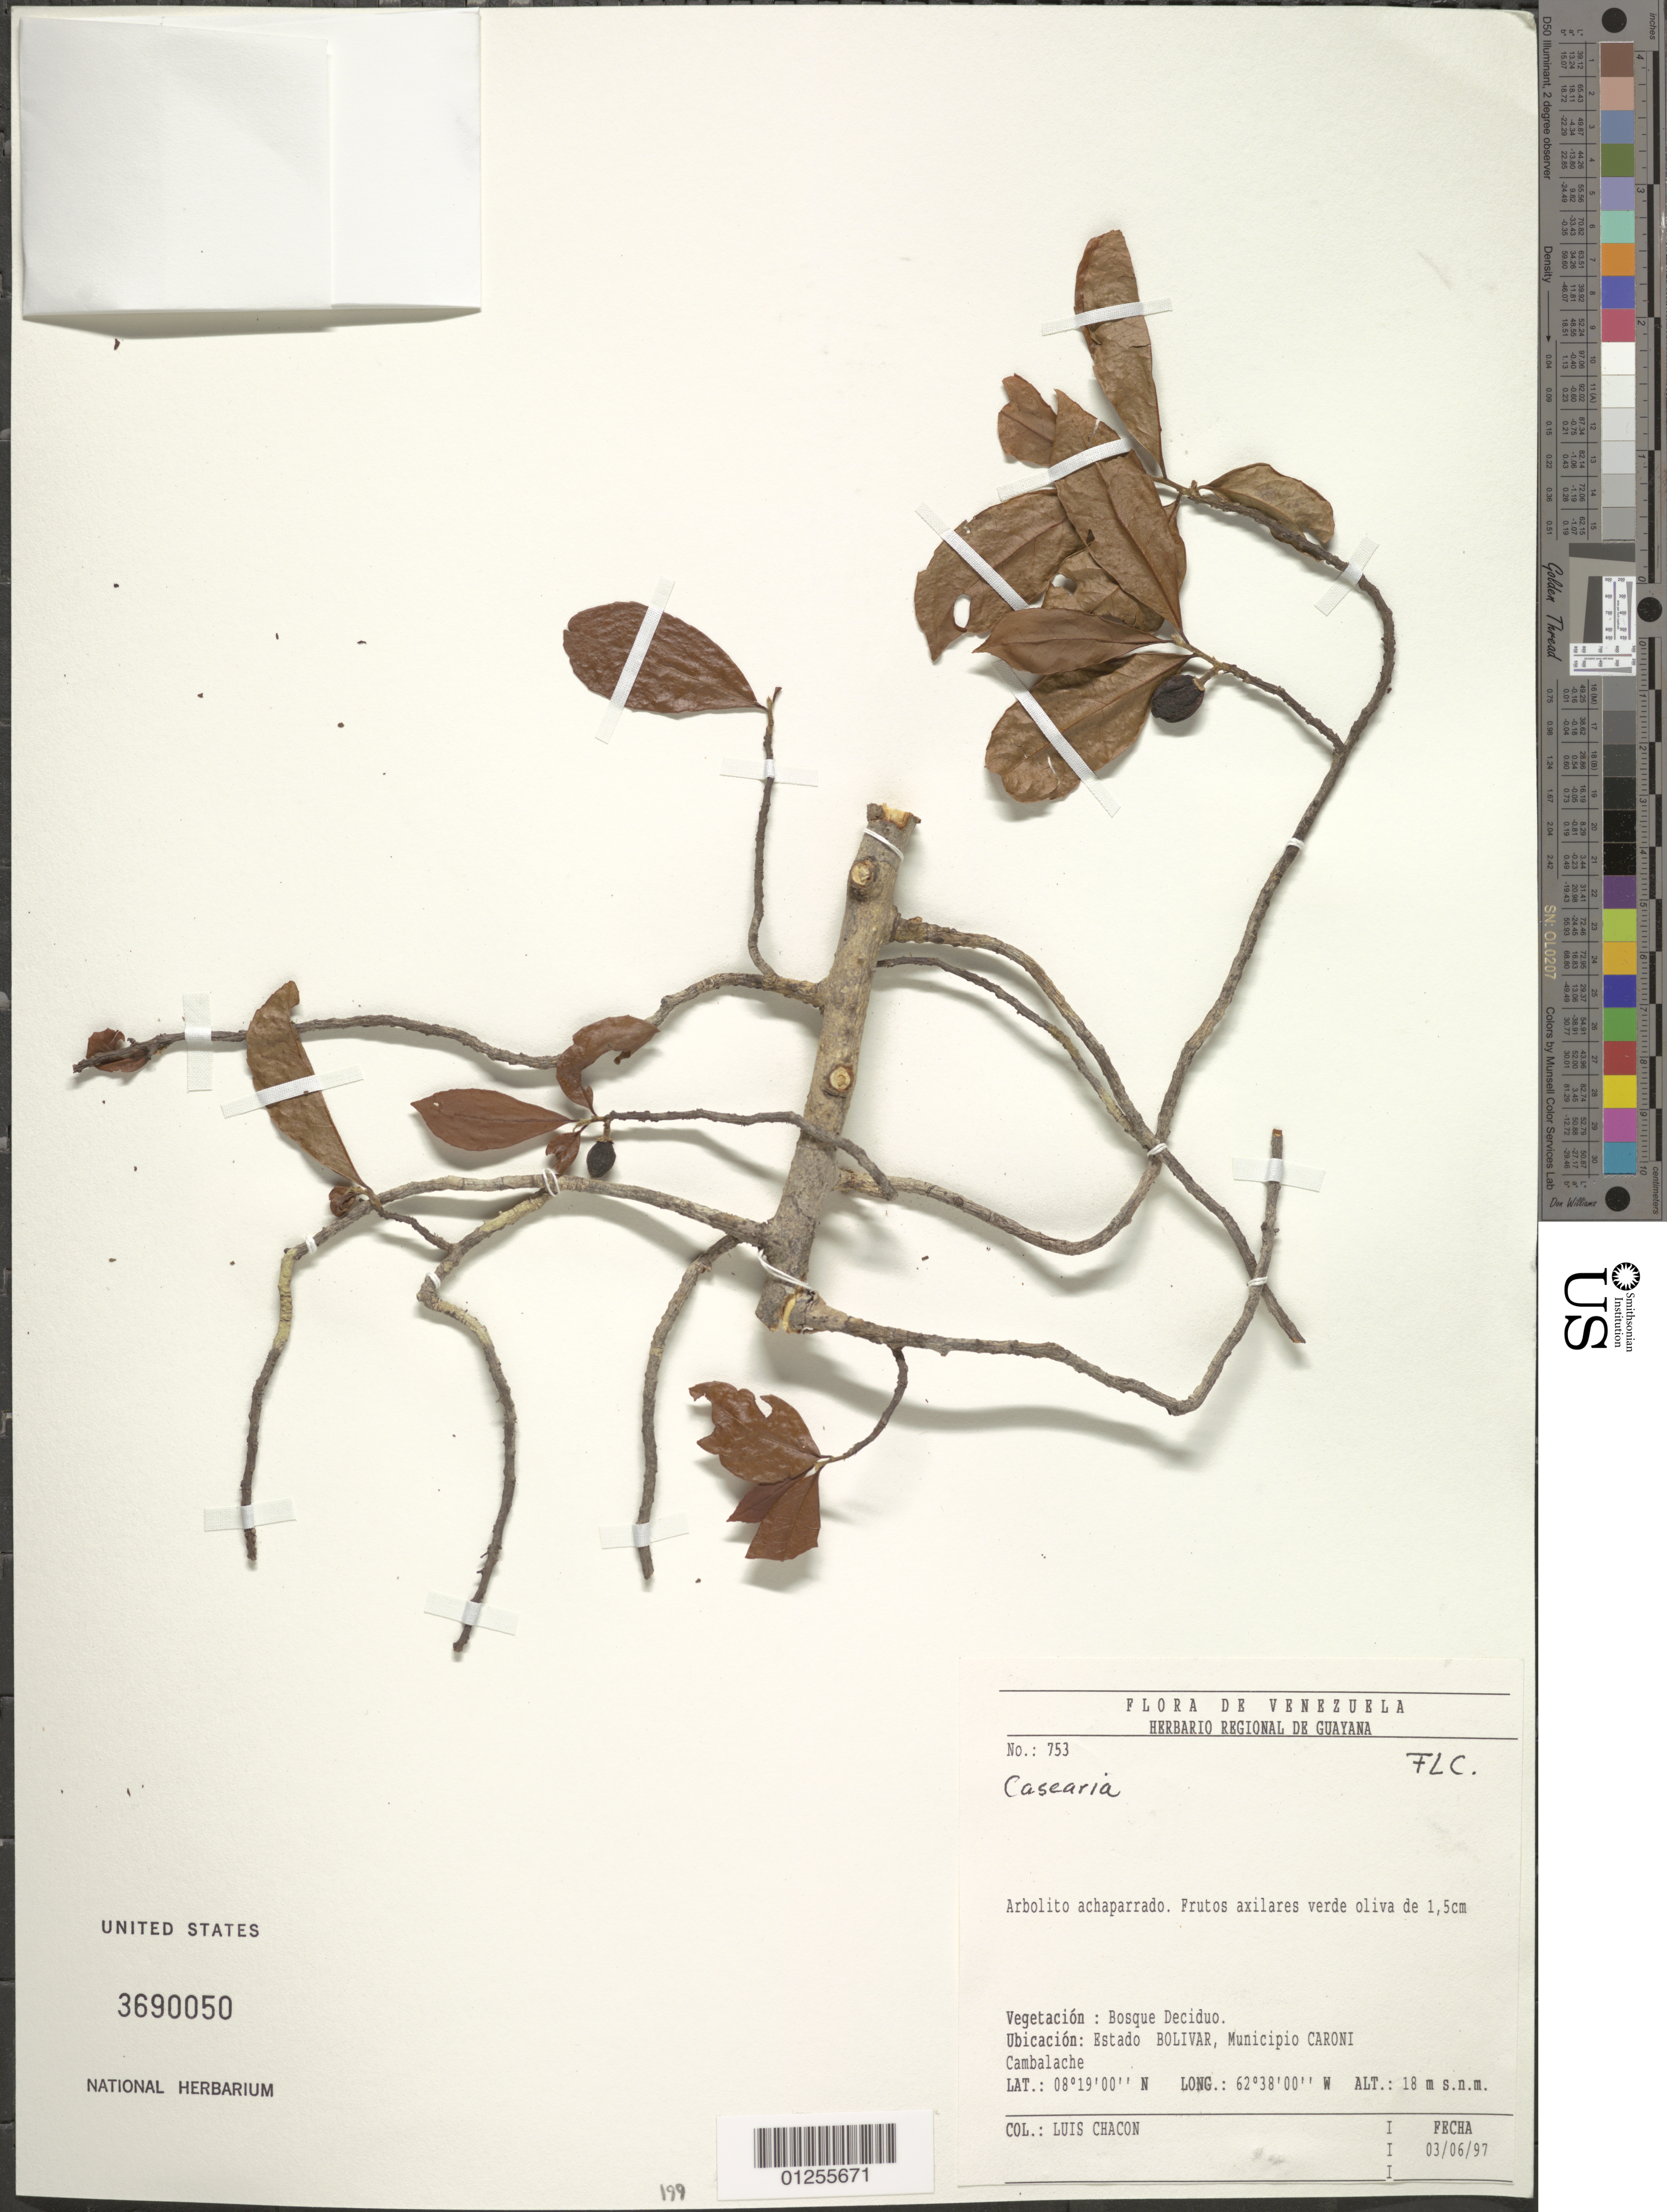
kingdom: Plantae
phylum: Tracheophyta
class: Magnoliopsida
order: Malpighiales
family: Salicaceae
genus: Casearia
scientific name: Casearia sp.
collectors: L. Chacon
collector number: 753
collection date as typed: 03/06/97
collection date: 1997-06-03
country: Venezuela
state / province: Bolívar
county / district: Caroní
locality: Cambalache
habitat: Bosque deciduo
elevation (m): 18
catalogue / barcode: US 3690050